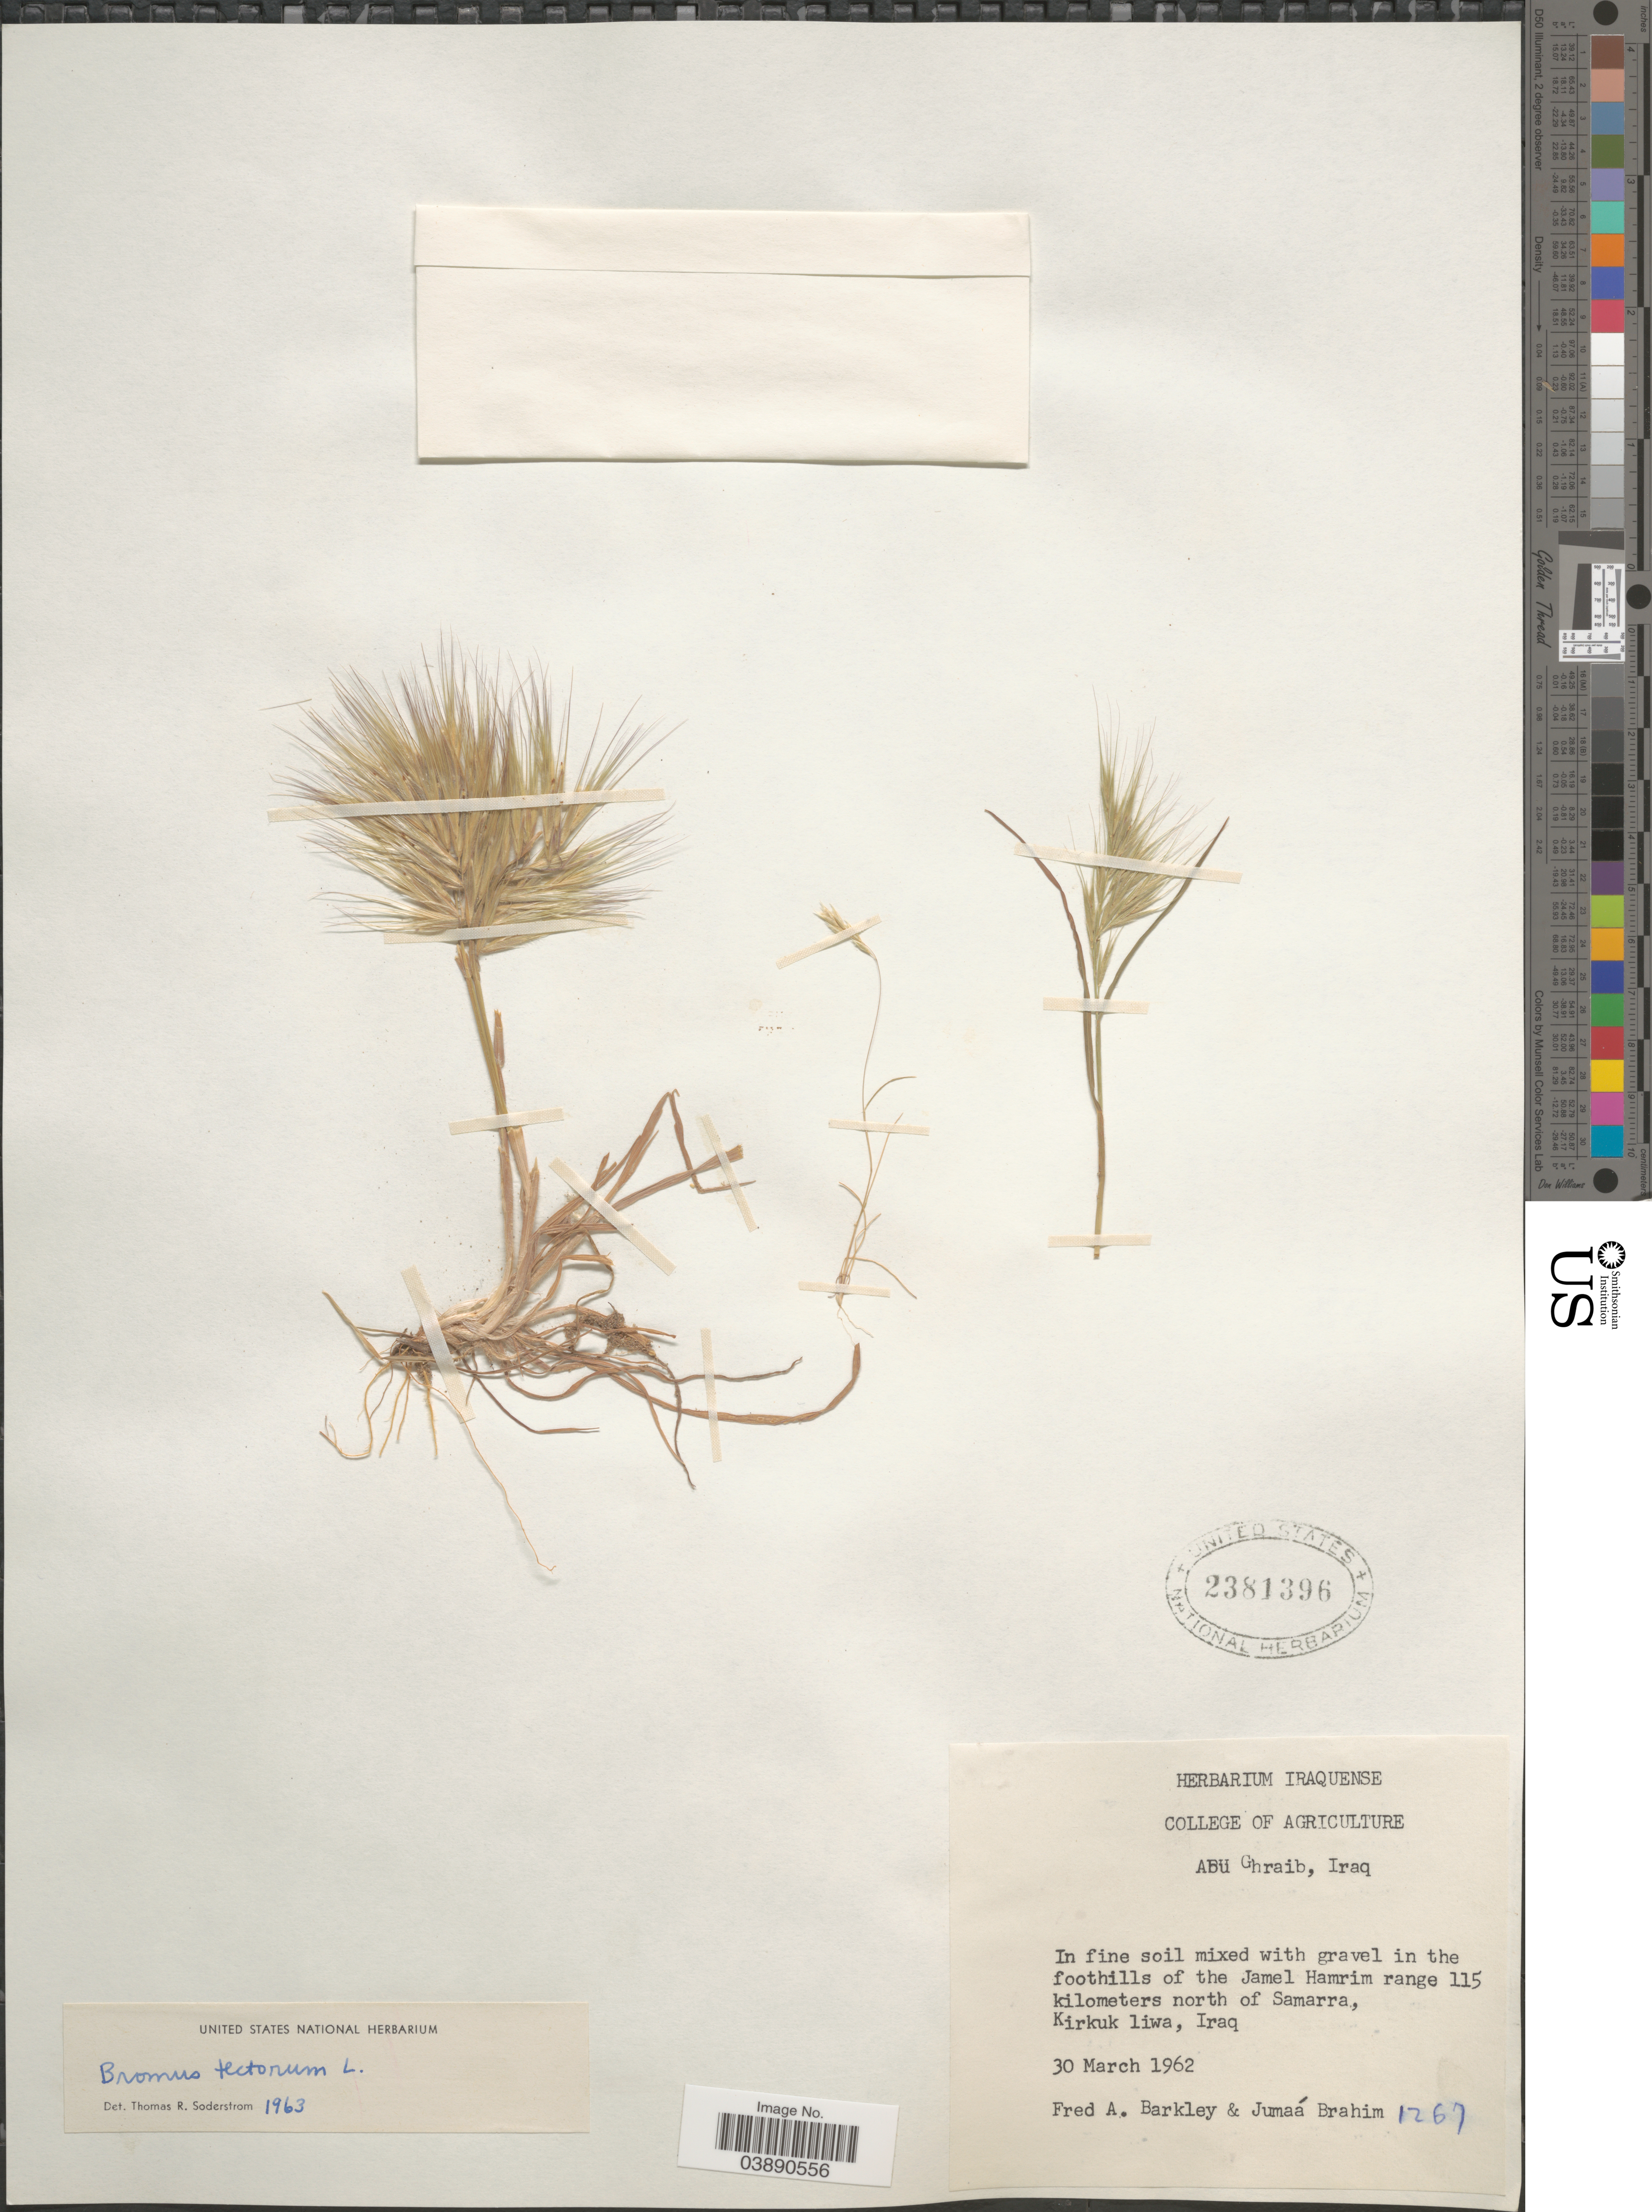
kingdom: Plantae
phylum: Tracheophyta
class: Liliopsida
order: Poales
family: Poaceae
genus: Bromus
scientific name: Bromus tectorum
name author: L.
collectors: F. A. Barkley & Brahim M., J.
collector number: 1267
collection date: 1962-03-30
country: Iraq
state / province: Kirkūk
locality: In the foothills of the Jamel Hamrim range 115 kilometers north of Samarra, Kirkuk liwa.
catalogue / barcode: US 2381396